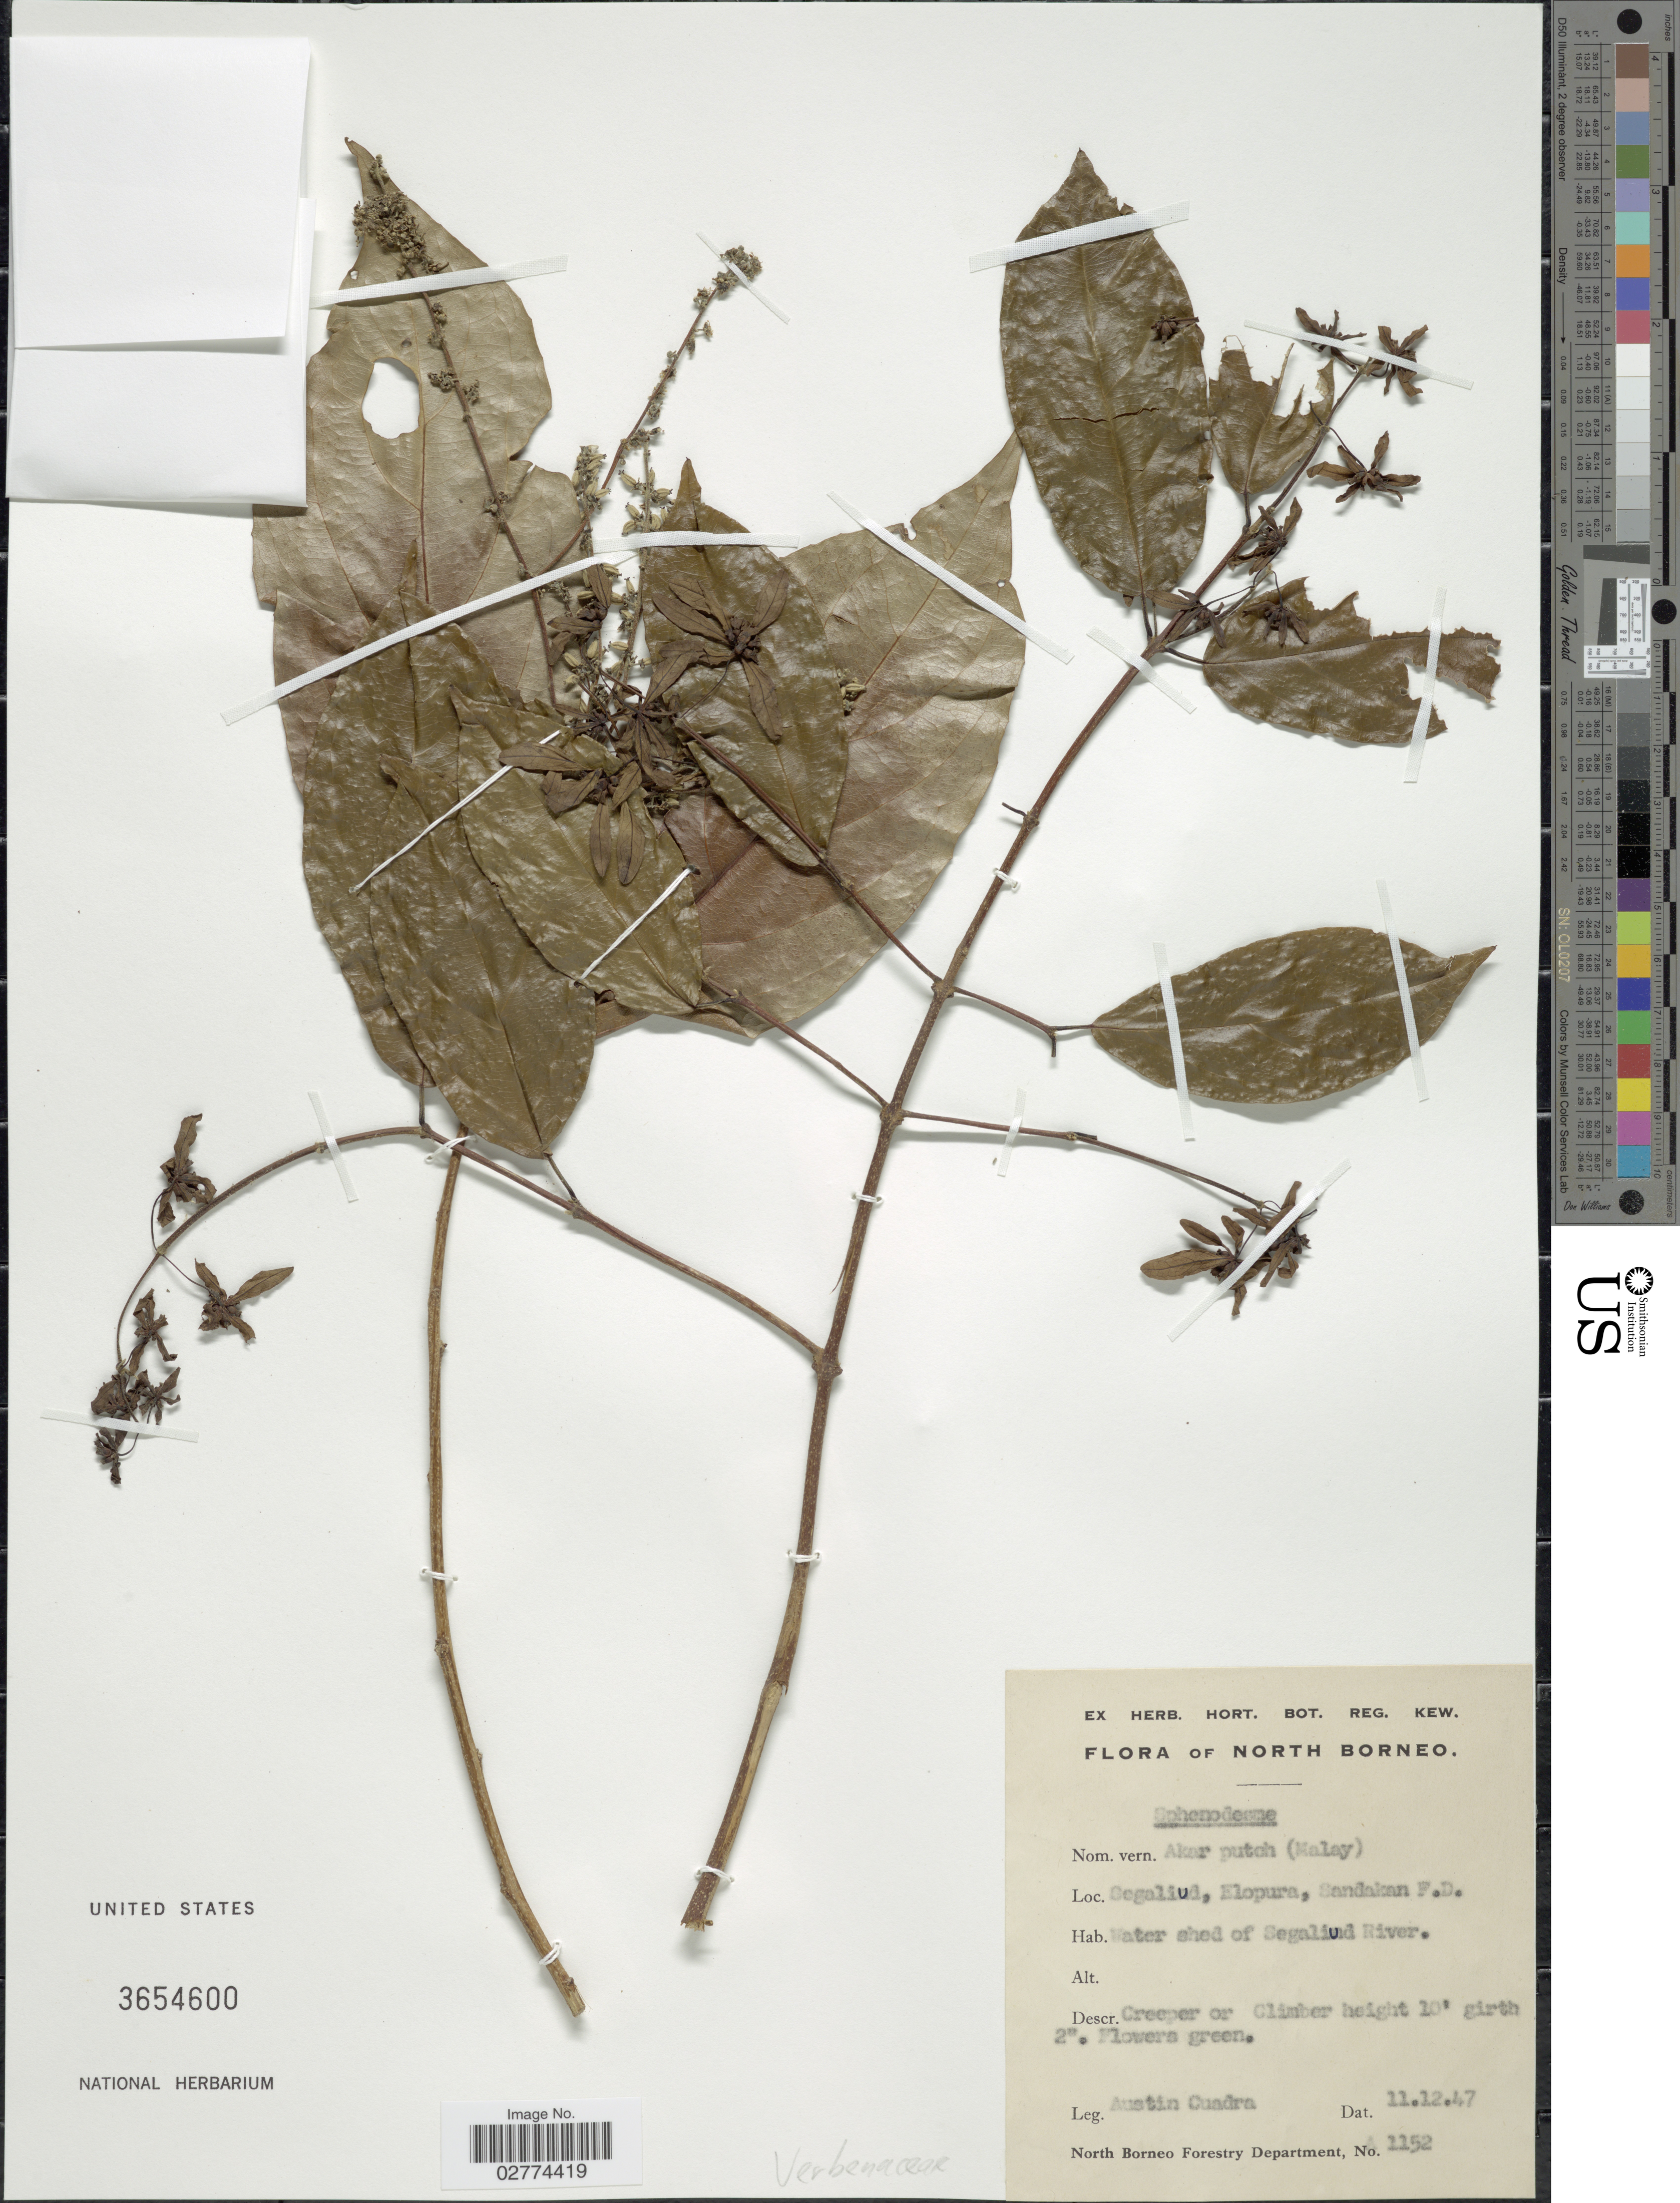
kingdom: Plantae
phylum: Tracheophyta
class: Magnoliopsida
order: Lamiales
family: Lamiaceae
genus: Sphenodesme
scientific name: Sphenodesme sp.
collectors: A. Cuadra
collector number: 1152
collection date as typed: Transcribed d/m/y: 11/12/47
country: Malaysia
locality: North Borneo. Segaliud, Elopura, Sandakan F.D. Water shed of Segaliud River.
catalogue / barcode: US 3654600